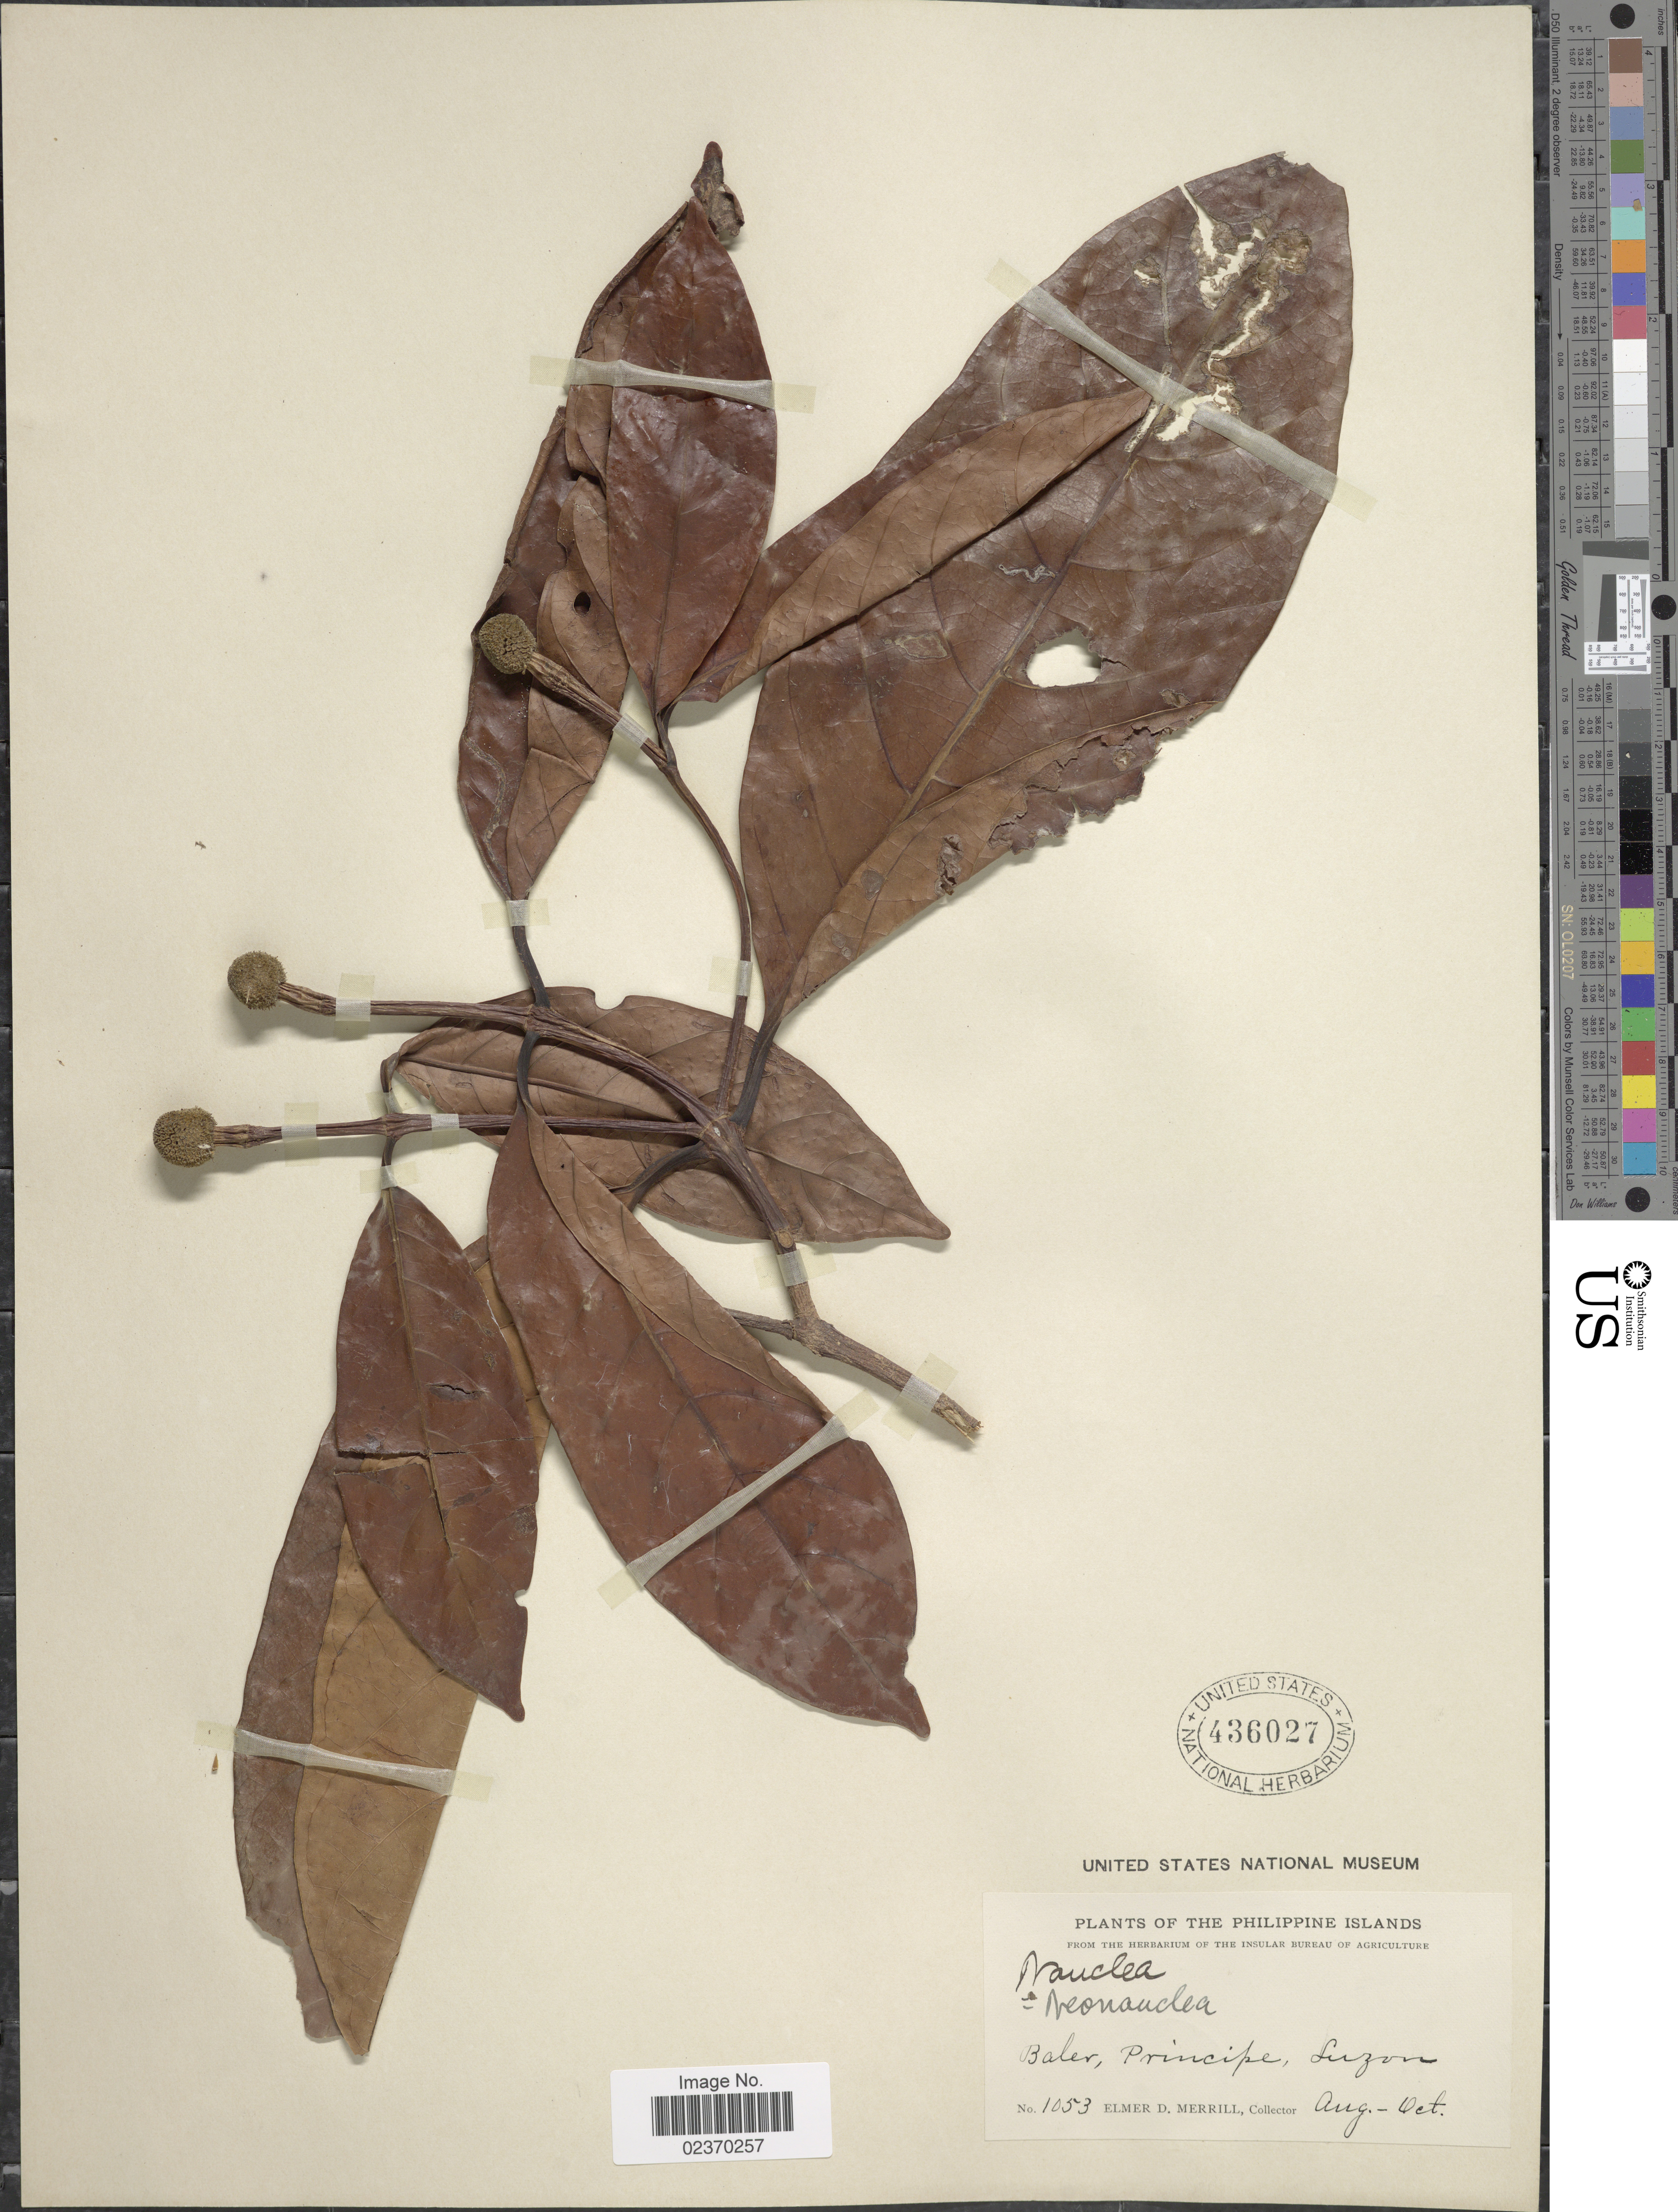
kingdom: Plantae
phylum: Tracheophyta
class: Magnoliopsida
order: Gentianales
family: Rubiaceae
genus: Neonauclea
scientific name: Neonauclea calycina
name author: (Bartl. ex DC.) Merr.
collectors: E. D. Merrill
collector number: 1053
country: Philippines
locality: The Philippine Islands, Baler, Principe, Luzon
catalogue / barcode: US 436027